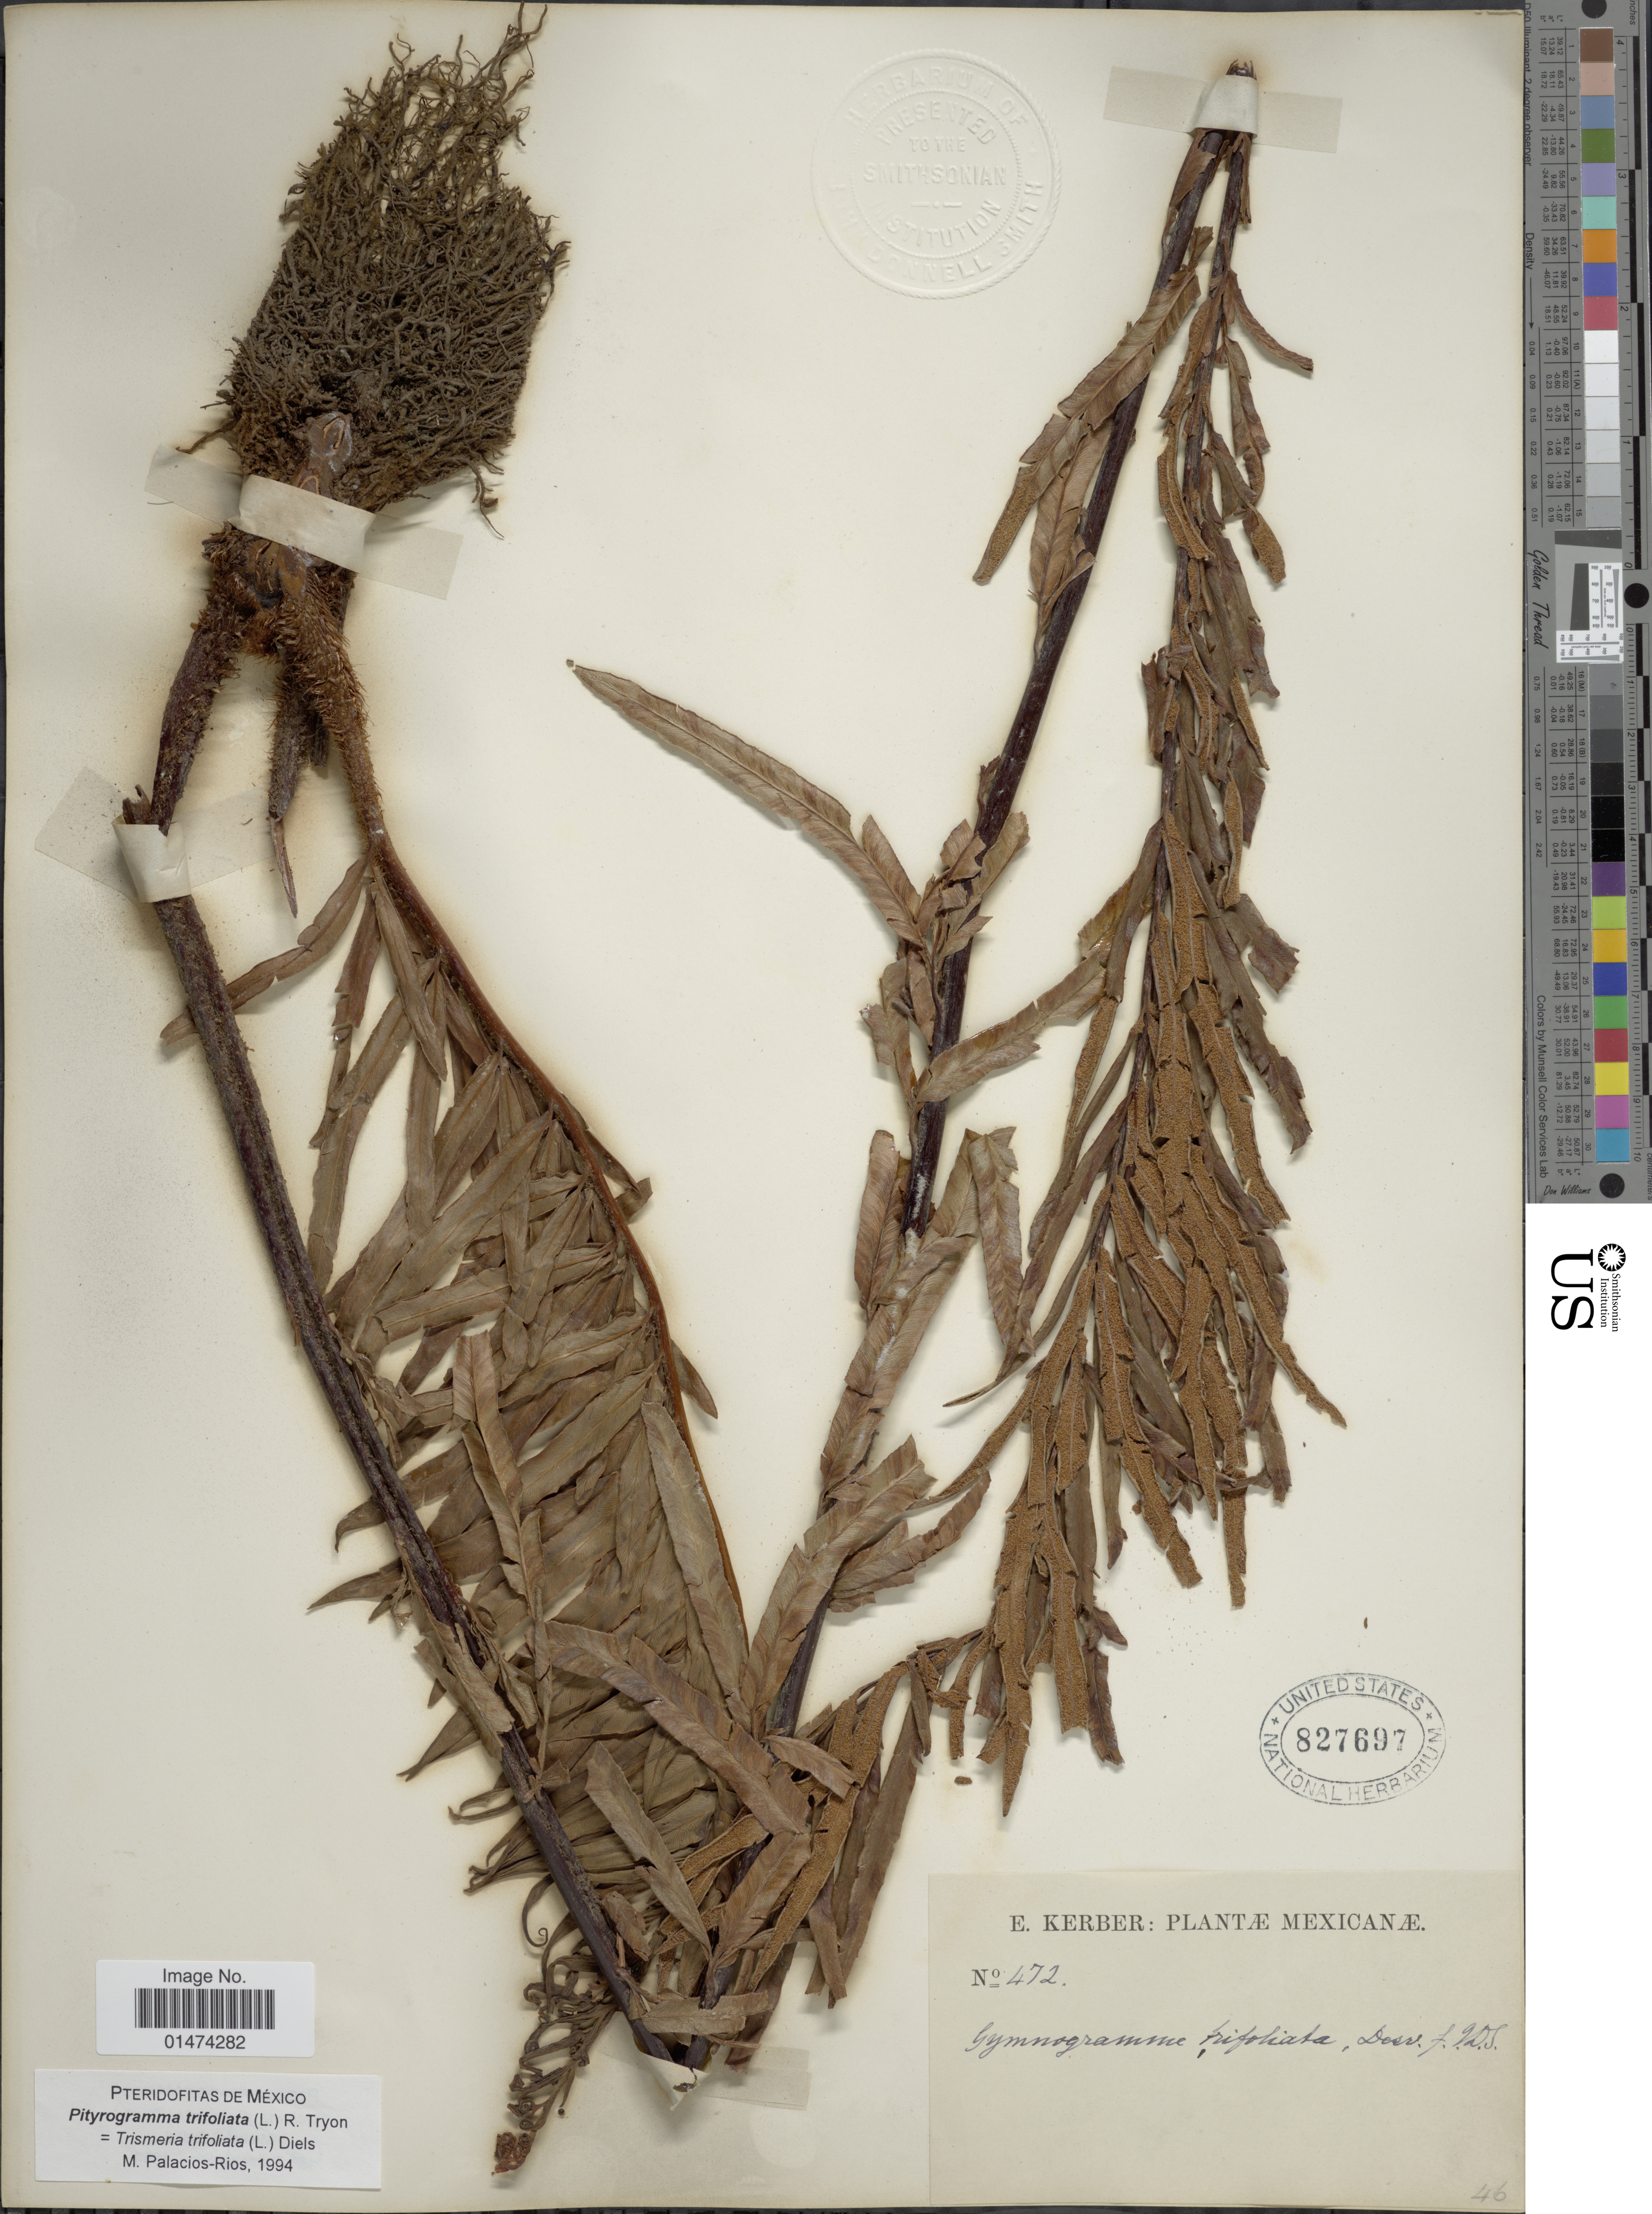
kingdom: Plantae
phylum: Tracheophyta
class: Polypodiopsida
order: Polypodiales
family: Pteridaceae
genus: Pityrogramma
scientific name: Pityrogramma trifoliata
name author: (L.) R.M. Tryon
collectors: E. Kerber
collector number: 472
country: Mexico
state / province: México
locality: Plantae Maxicanae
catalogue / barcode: US 827697